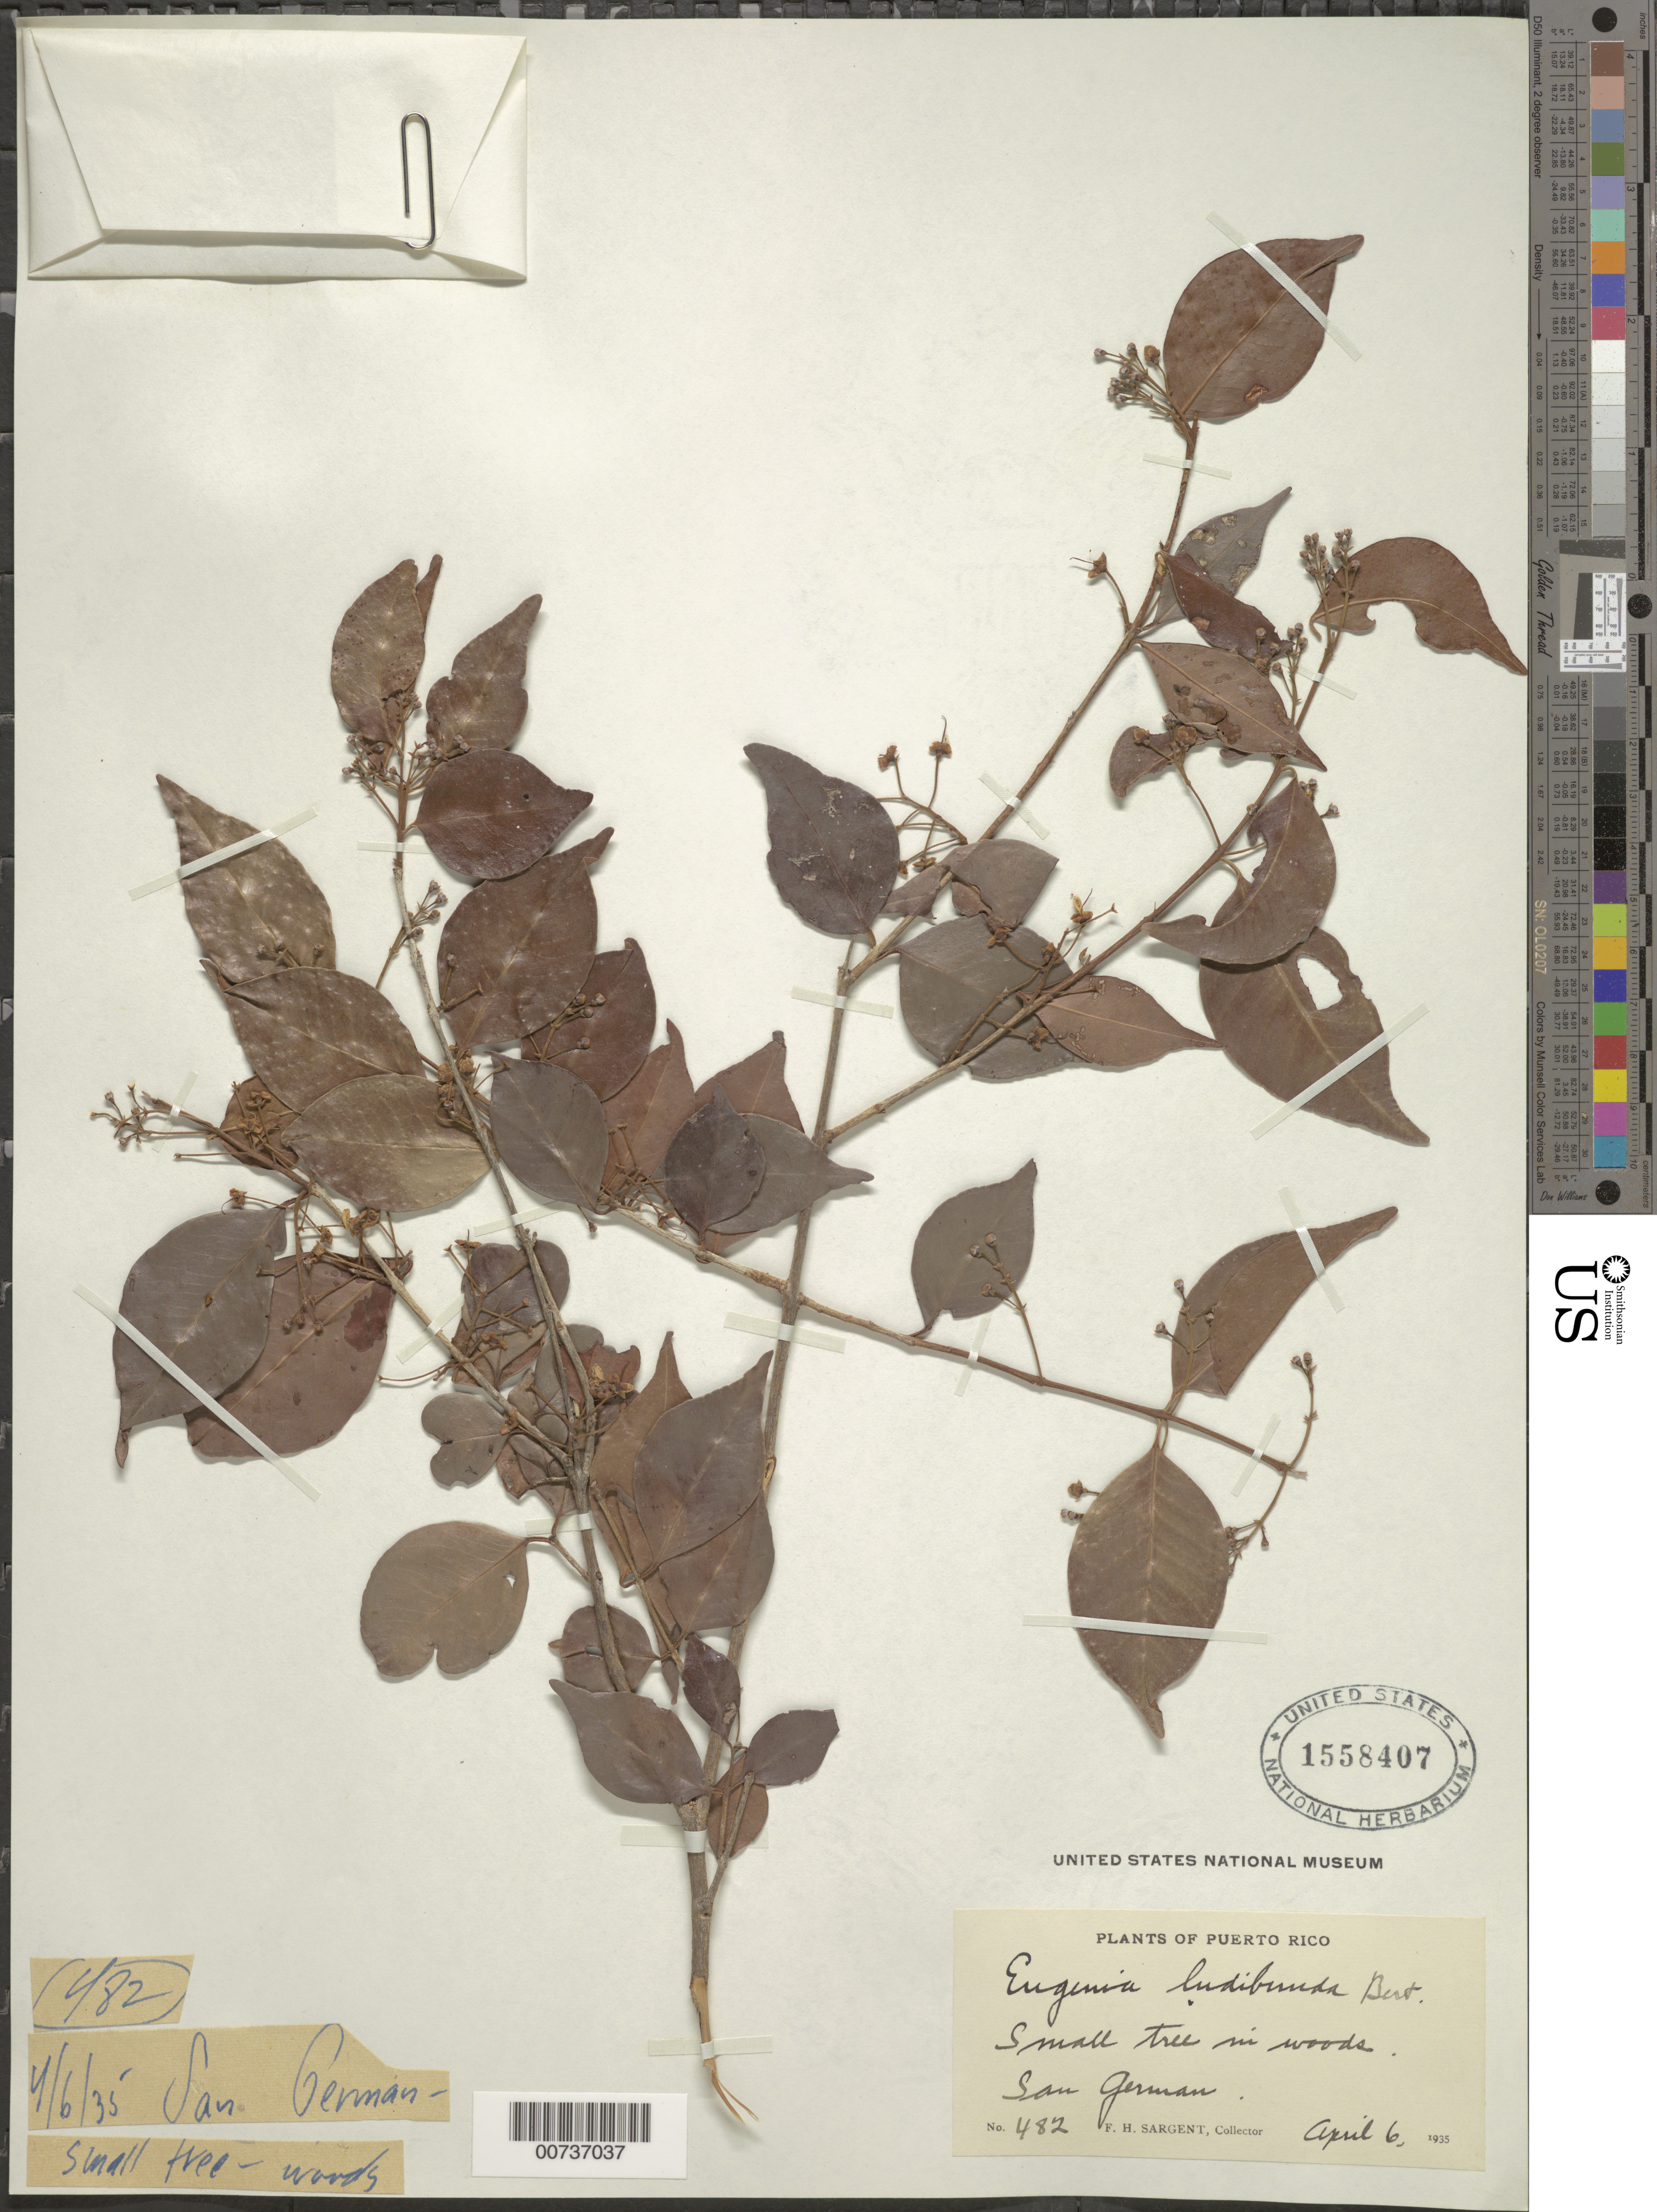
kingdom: Plantae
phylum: Tracheophyta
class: Magnoliopsida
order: Myrtales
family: Myrtaceae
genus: Eugenia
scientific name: Eugenia biflora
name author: (L.) DC.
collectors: F. H. Sargent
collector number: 482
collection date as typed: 06 Apr 1935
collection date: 1935-04-06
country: Puerto Rico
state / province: San Germán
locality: San Germán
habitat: In woods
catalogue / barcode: US 1558407